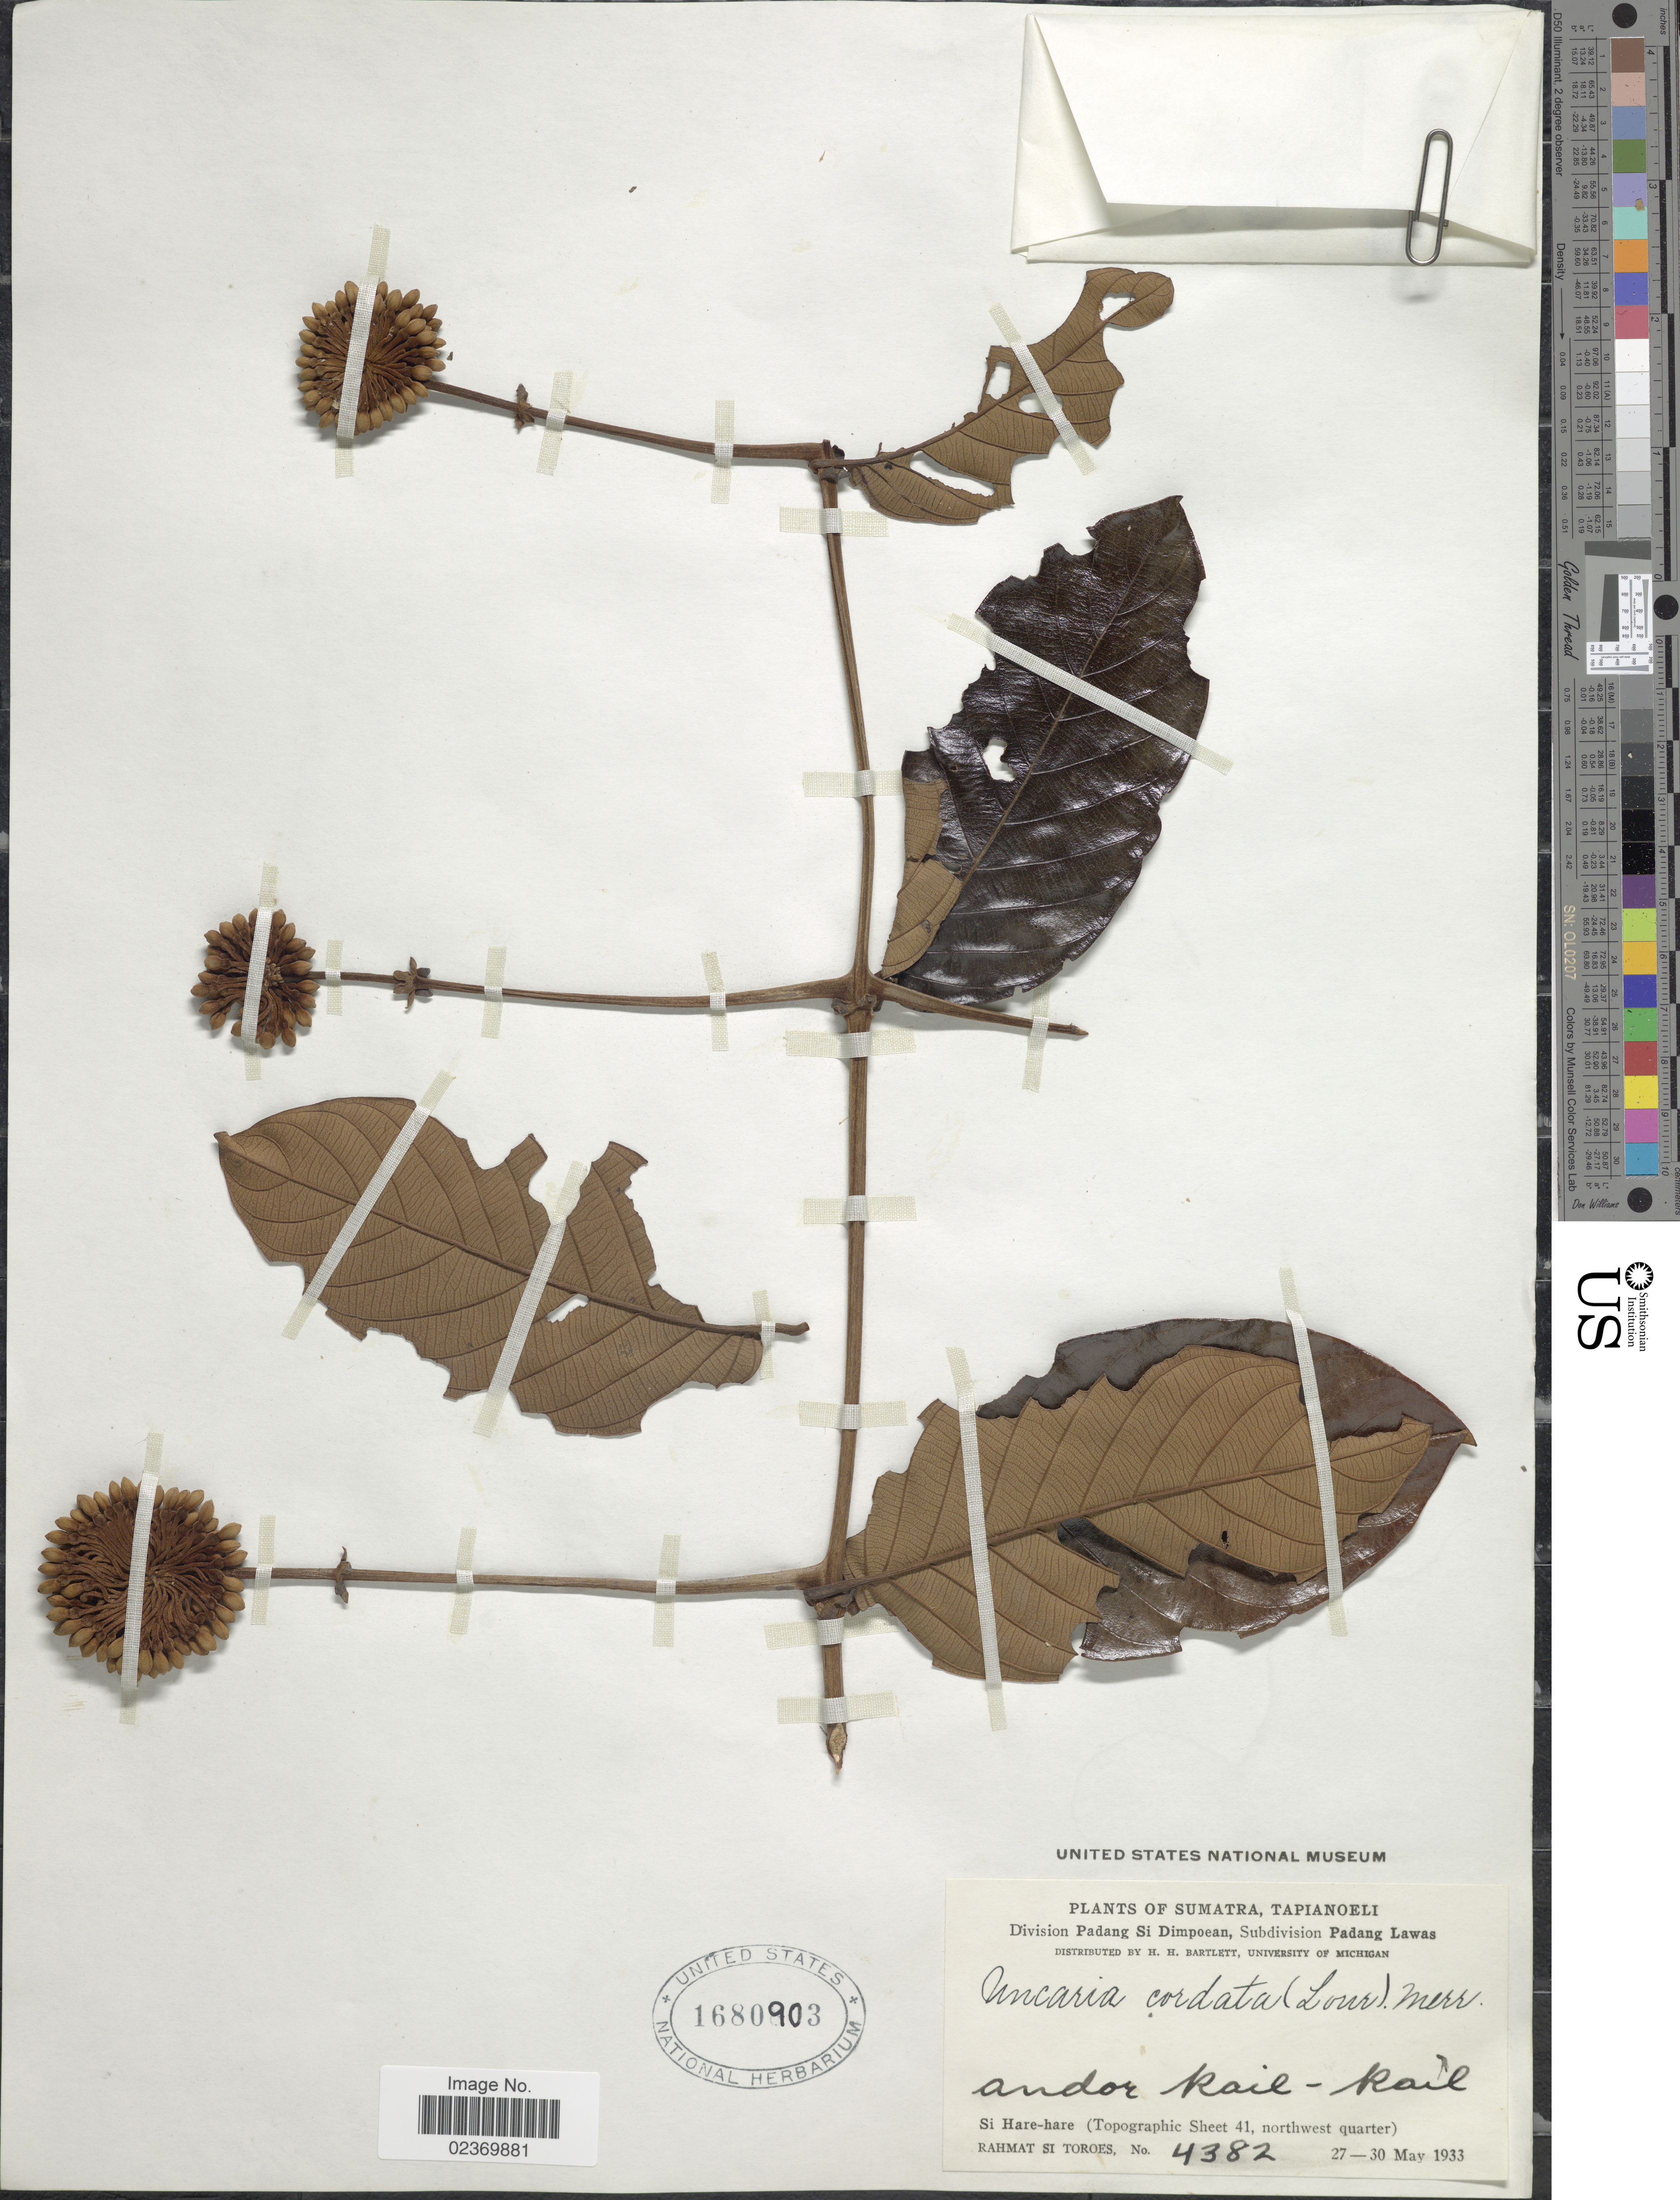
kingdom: Plantae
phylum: Tracheophyta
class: Magnoliopsida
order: Gentianales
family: Rubiaceae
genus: Uncaria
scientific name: Uncaria cordata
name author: (Lour.) Merr.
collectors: Rahmat Si Boeea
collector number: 4382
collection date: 1933-05-27/1933-05-30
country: Indonesia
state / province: Sumatra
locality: Tapianoeli, Division Padang Si Dimpoean, Subdivision Padang Lawas. Si Hare-hare (Topographic Sheet 41, northwest quarter)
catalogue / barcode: US 1680903